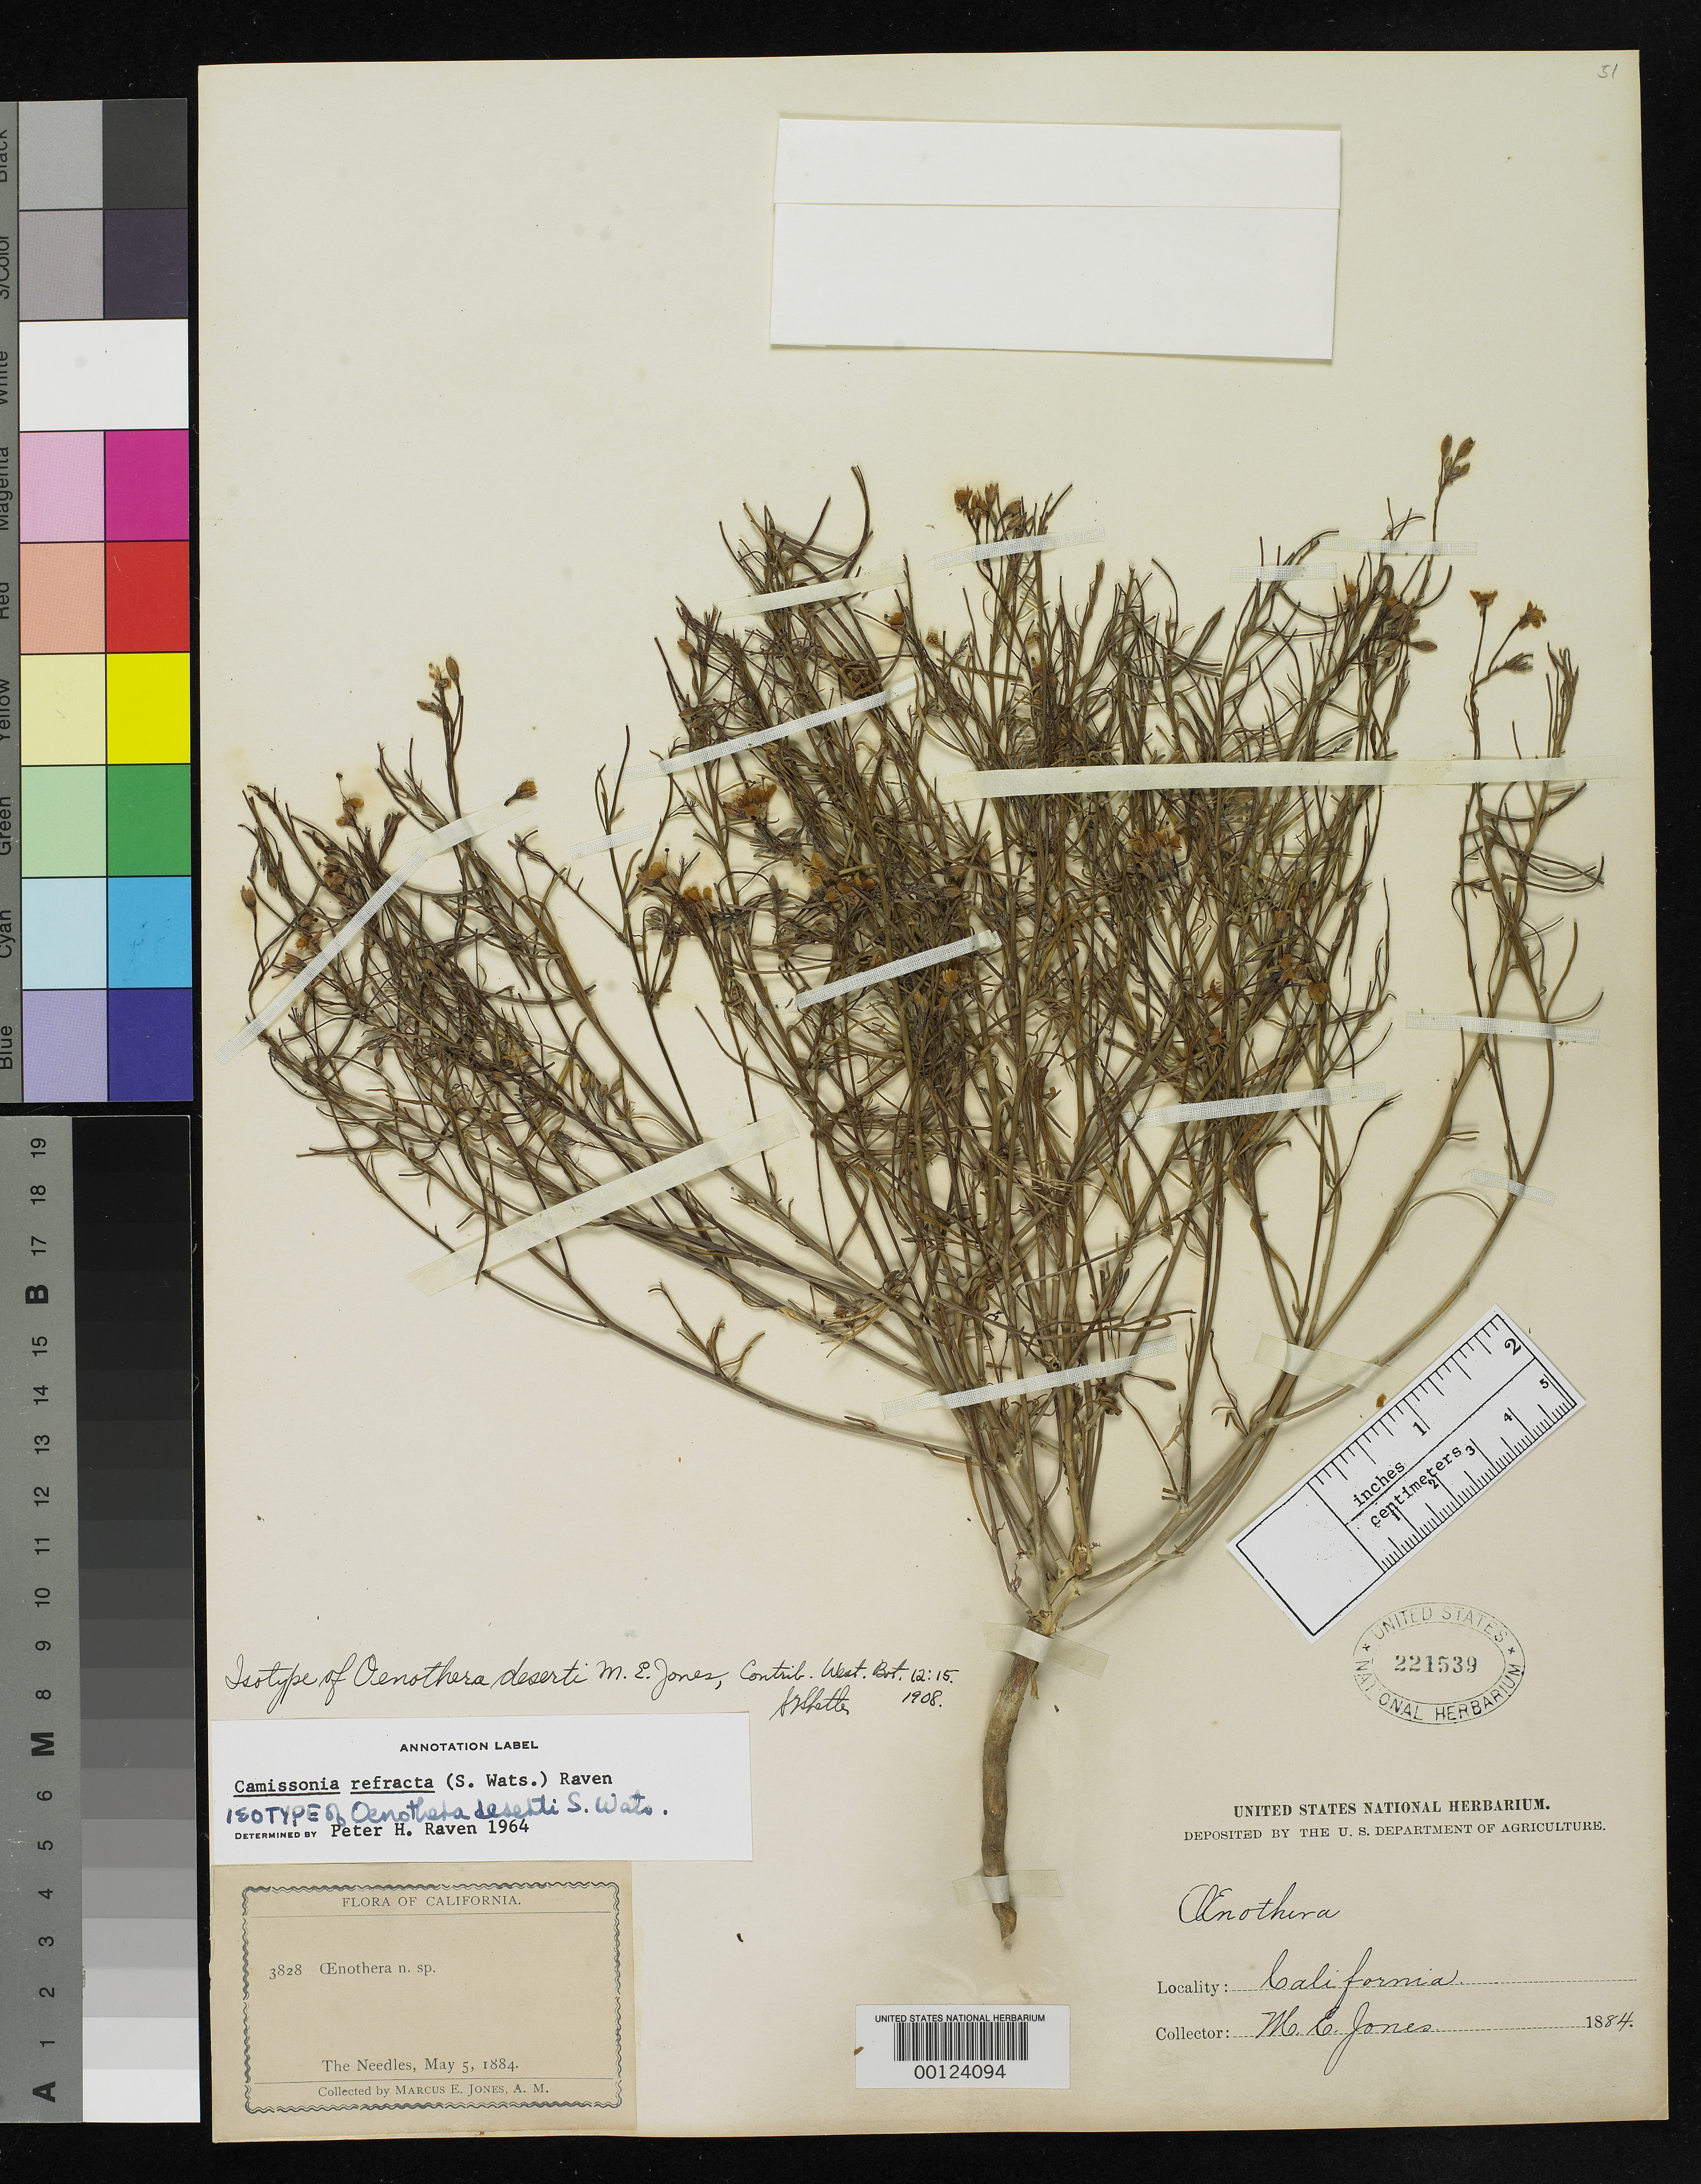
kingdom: Plantae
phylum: Tracheophyta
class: Magnoliopsida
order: Myrtales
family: Onagraceae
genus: Oenothera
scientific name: Oenothera deserti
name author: M.E. Jones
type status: Isotype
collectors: M. E. Jones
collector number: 3828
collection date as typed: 05 May 1884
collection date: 1884-05-05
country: United States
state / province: California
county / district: San Bernardino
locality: The Needles.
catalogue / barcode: US 221539